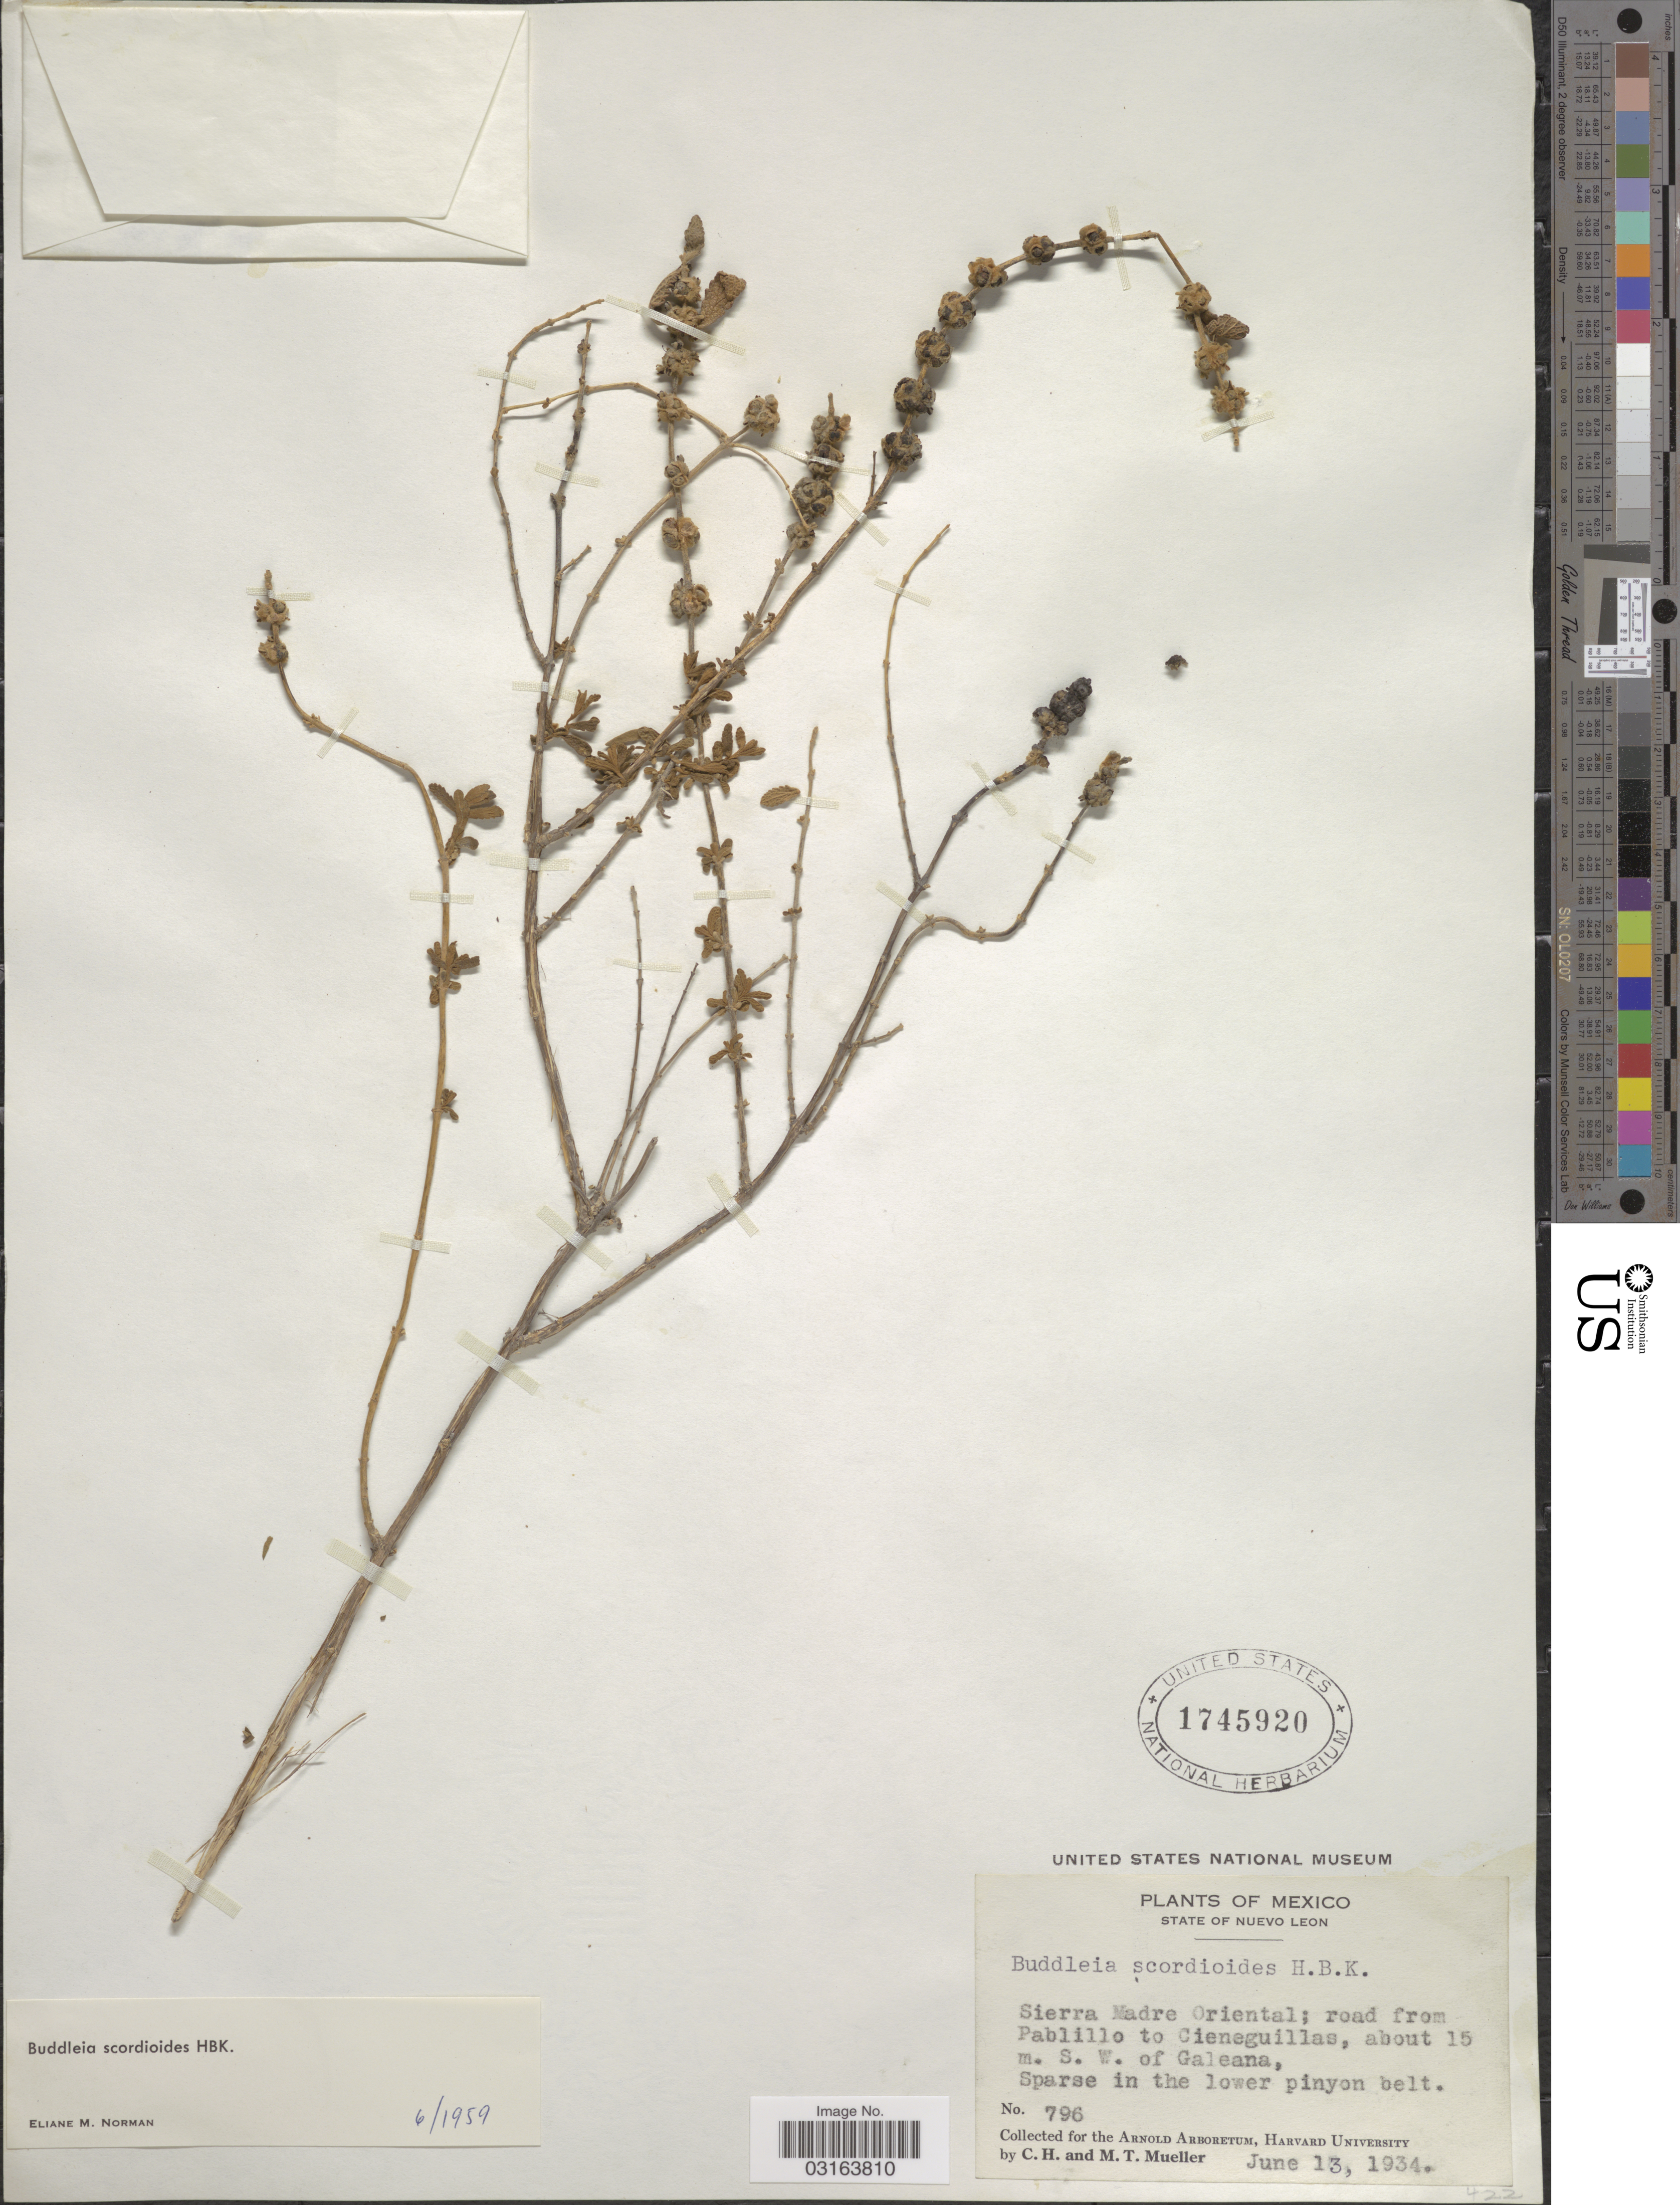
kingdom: Plantae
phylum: Tracheophyta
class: Magnoliopsida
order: Lamiales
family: Scrophulariaceae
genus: Buddleja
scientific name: Buddleja scordioides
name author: Kunth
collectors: C. H. Mueller & M. Mueller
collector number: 796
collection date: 1934-06-13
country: Mexico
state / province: Nuevo León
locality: Sierra Madre Oriental; road from Pablillo to Cieneguillas, about 15 m. S.W. of Galeana.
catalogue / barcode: US 1745920